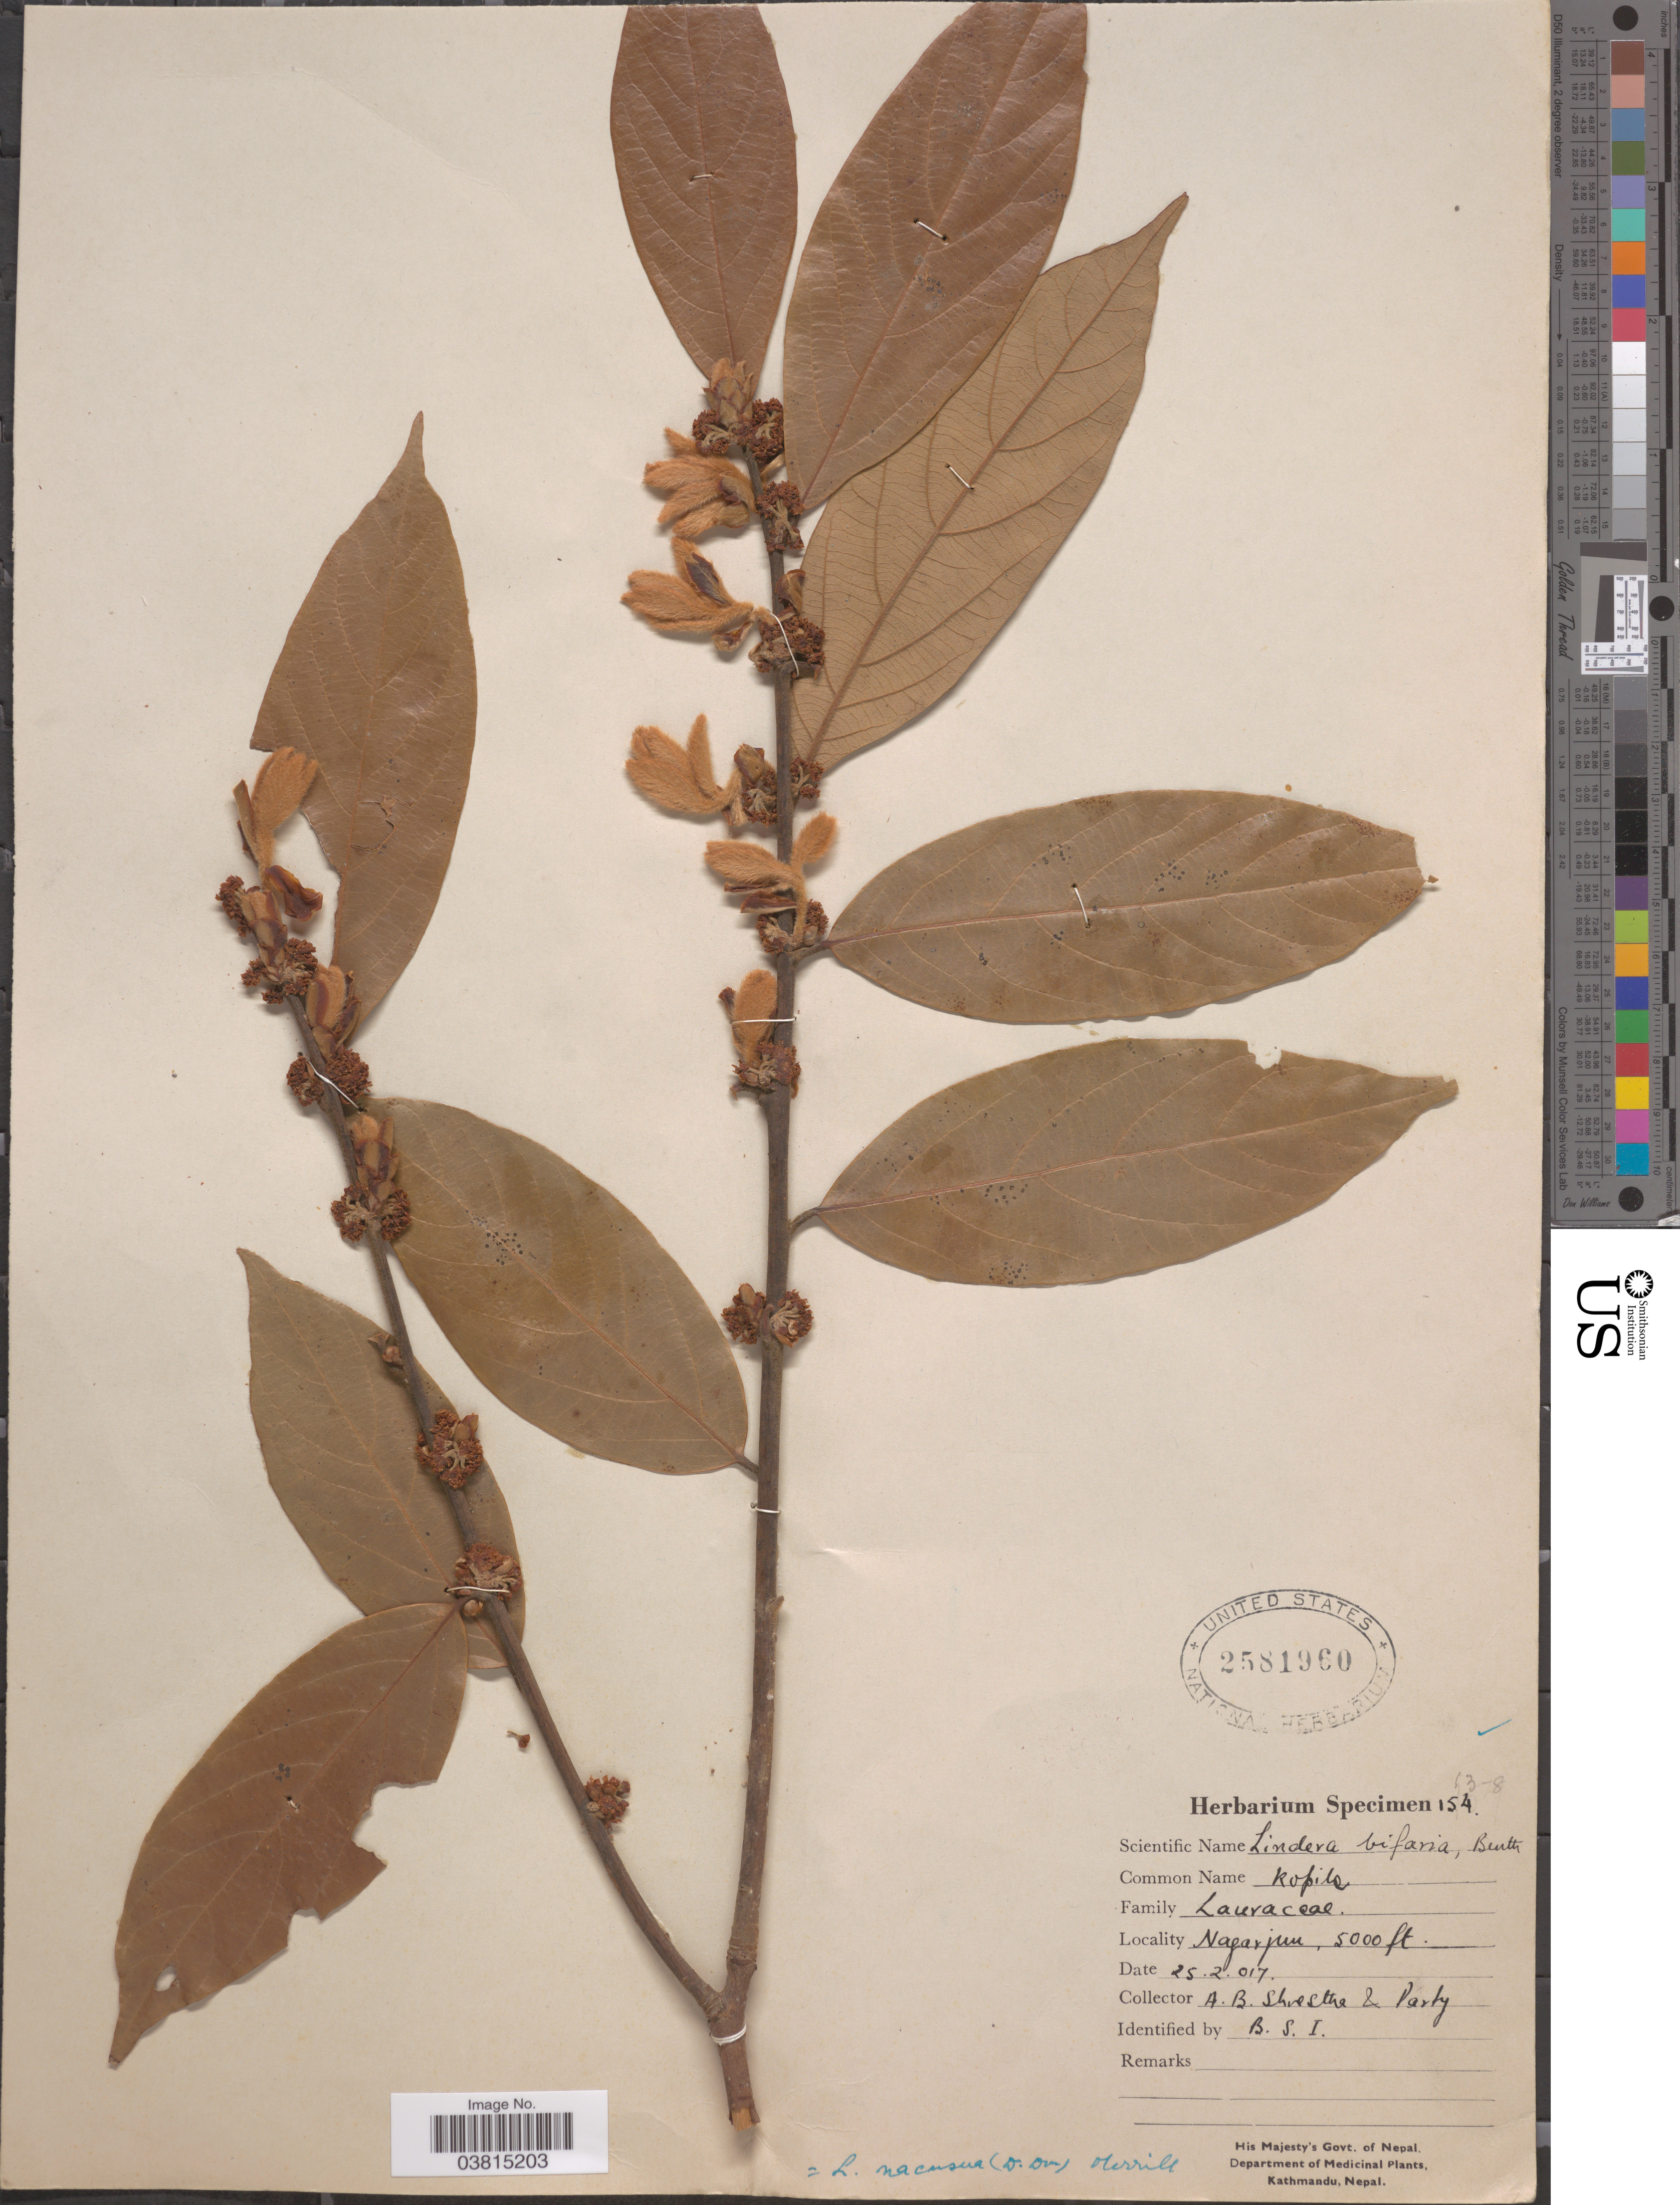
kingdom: Plantae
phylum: Tracheophyta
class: Magnoliopsida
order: Laurales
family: Lauraceae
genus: Lindera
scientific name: Lindera nacusua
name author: (D. Don) Merr.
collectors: A. Shrestha & Party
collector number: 154?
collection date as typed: Transcribed d/m/y: 25/2/17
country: Nepal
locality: Nagarjun.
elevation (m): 1524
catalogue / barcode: US 2581960